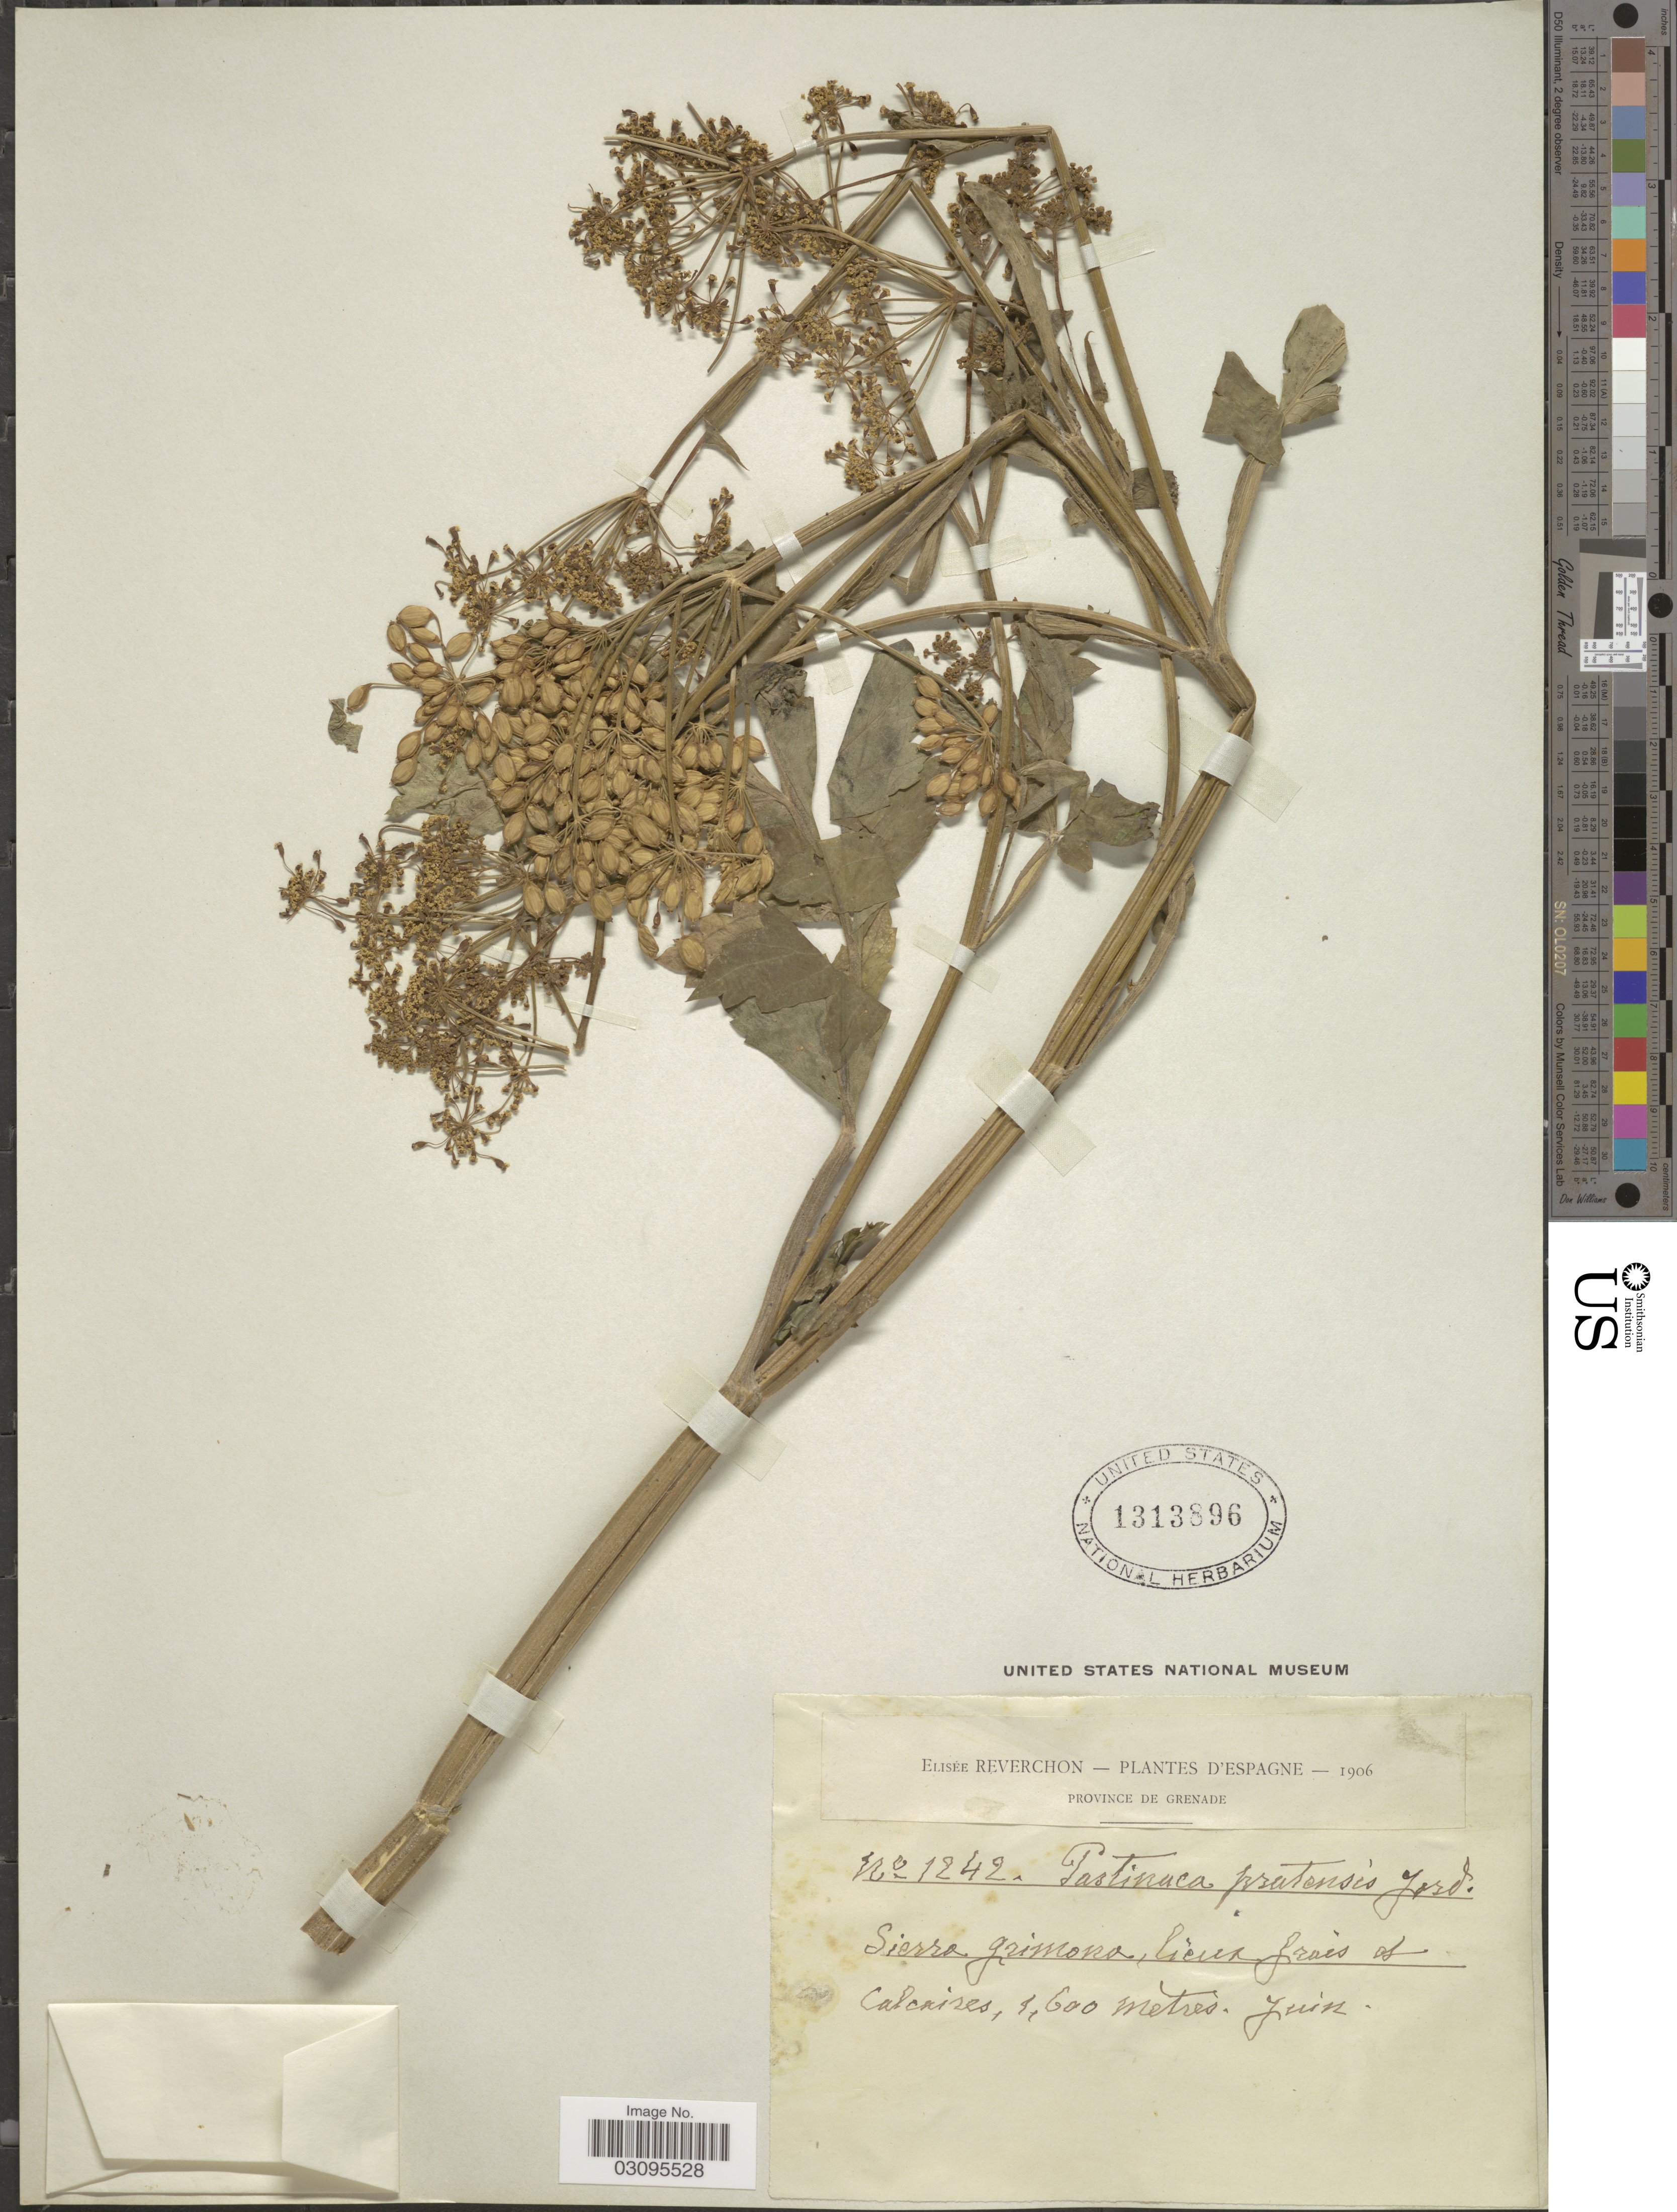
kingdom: Plantae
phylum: Tracheophyta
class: Magnoliopsida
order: Apiales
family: Apiaceae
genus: Pastinaca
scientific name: Pastinaca pratensis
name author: H. Mart.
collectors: E. Reverchon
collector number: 1242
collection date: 1906-06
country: Spain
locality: D'Espagne, Sierra Grimona, lieux fraes of calcaires. Province de Grenade.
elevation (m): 1600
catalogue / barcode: US 1313896